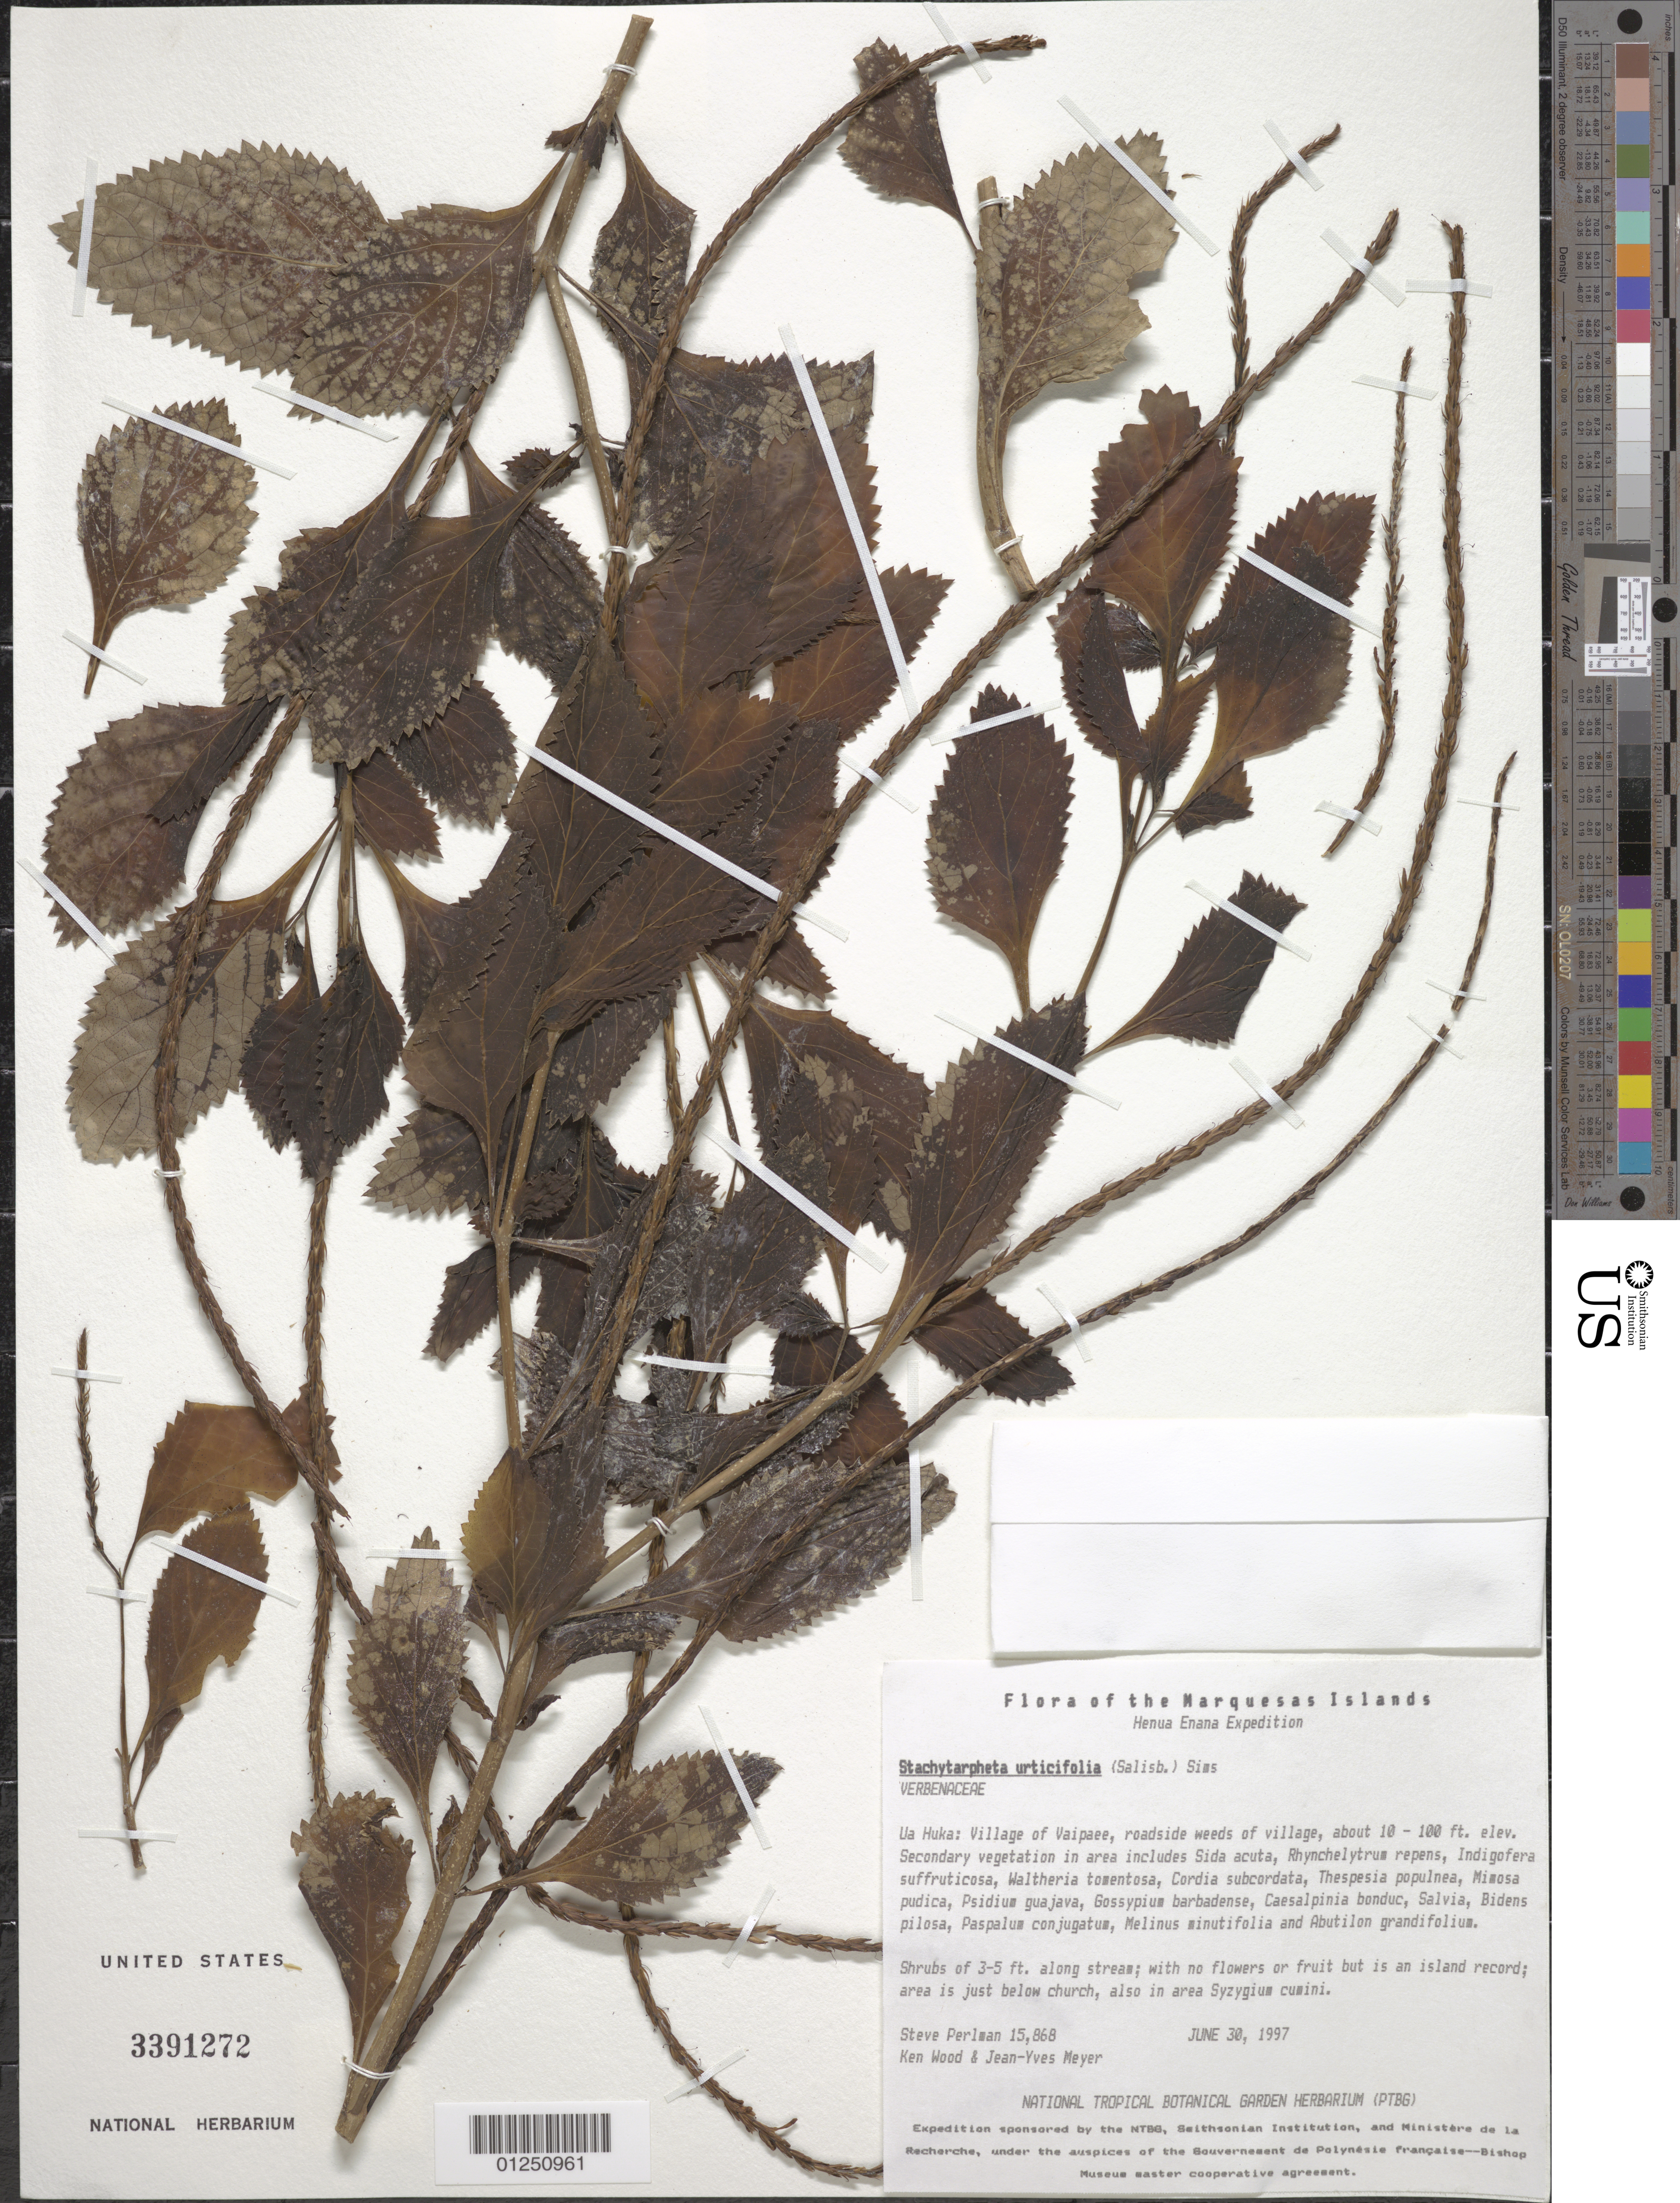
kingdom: Plantae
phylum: Tracheophyta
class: Magnoliopsida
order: Lamiales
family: Verbenaceae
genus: Stachytarpheta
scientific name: Stachytarpheta cayennensis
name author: (Rich.) Vahl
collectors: S. P. Perlman, K. R. Wood & J.-Y. Meyer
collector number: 15868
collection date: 1997-06-30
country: French Polynesia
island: Ua Huka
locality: Village of Vaipaee, area just below church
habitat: Roadside weeds of village, along stream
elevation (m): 3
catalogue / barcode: US 3391272